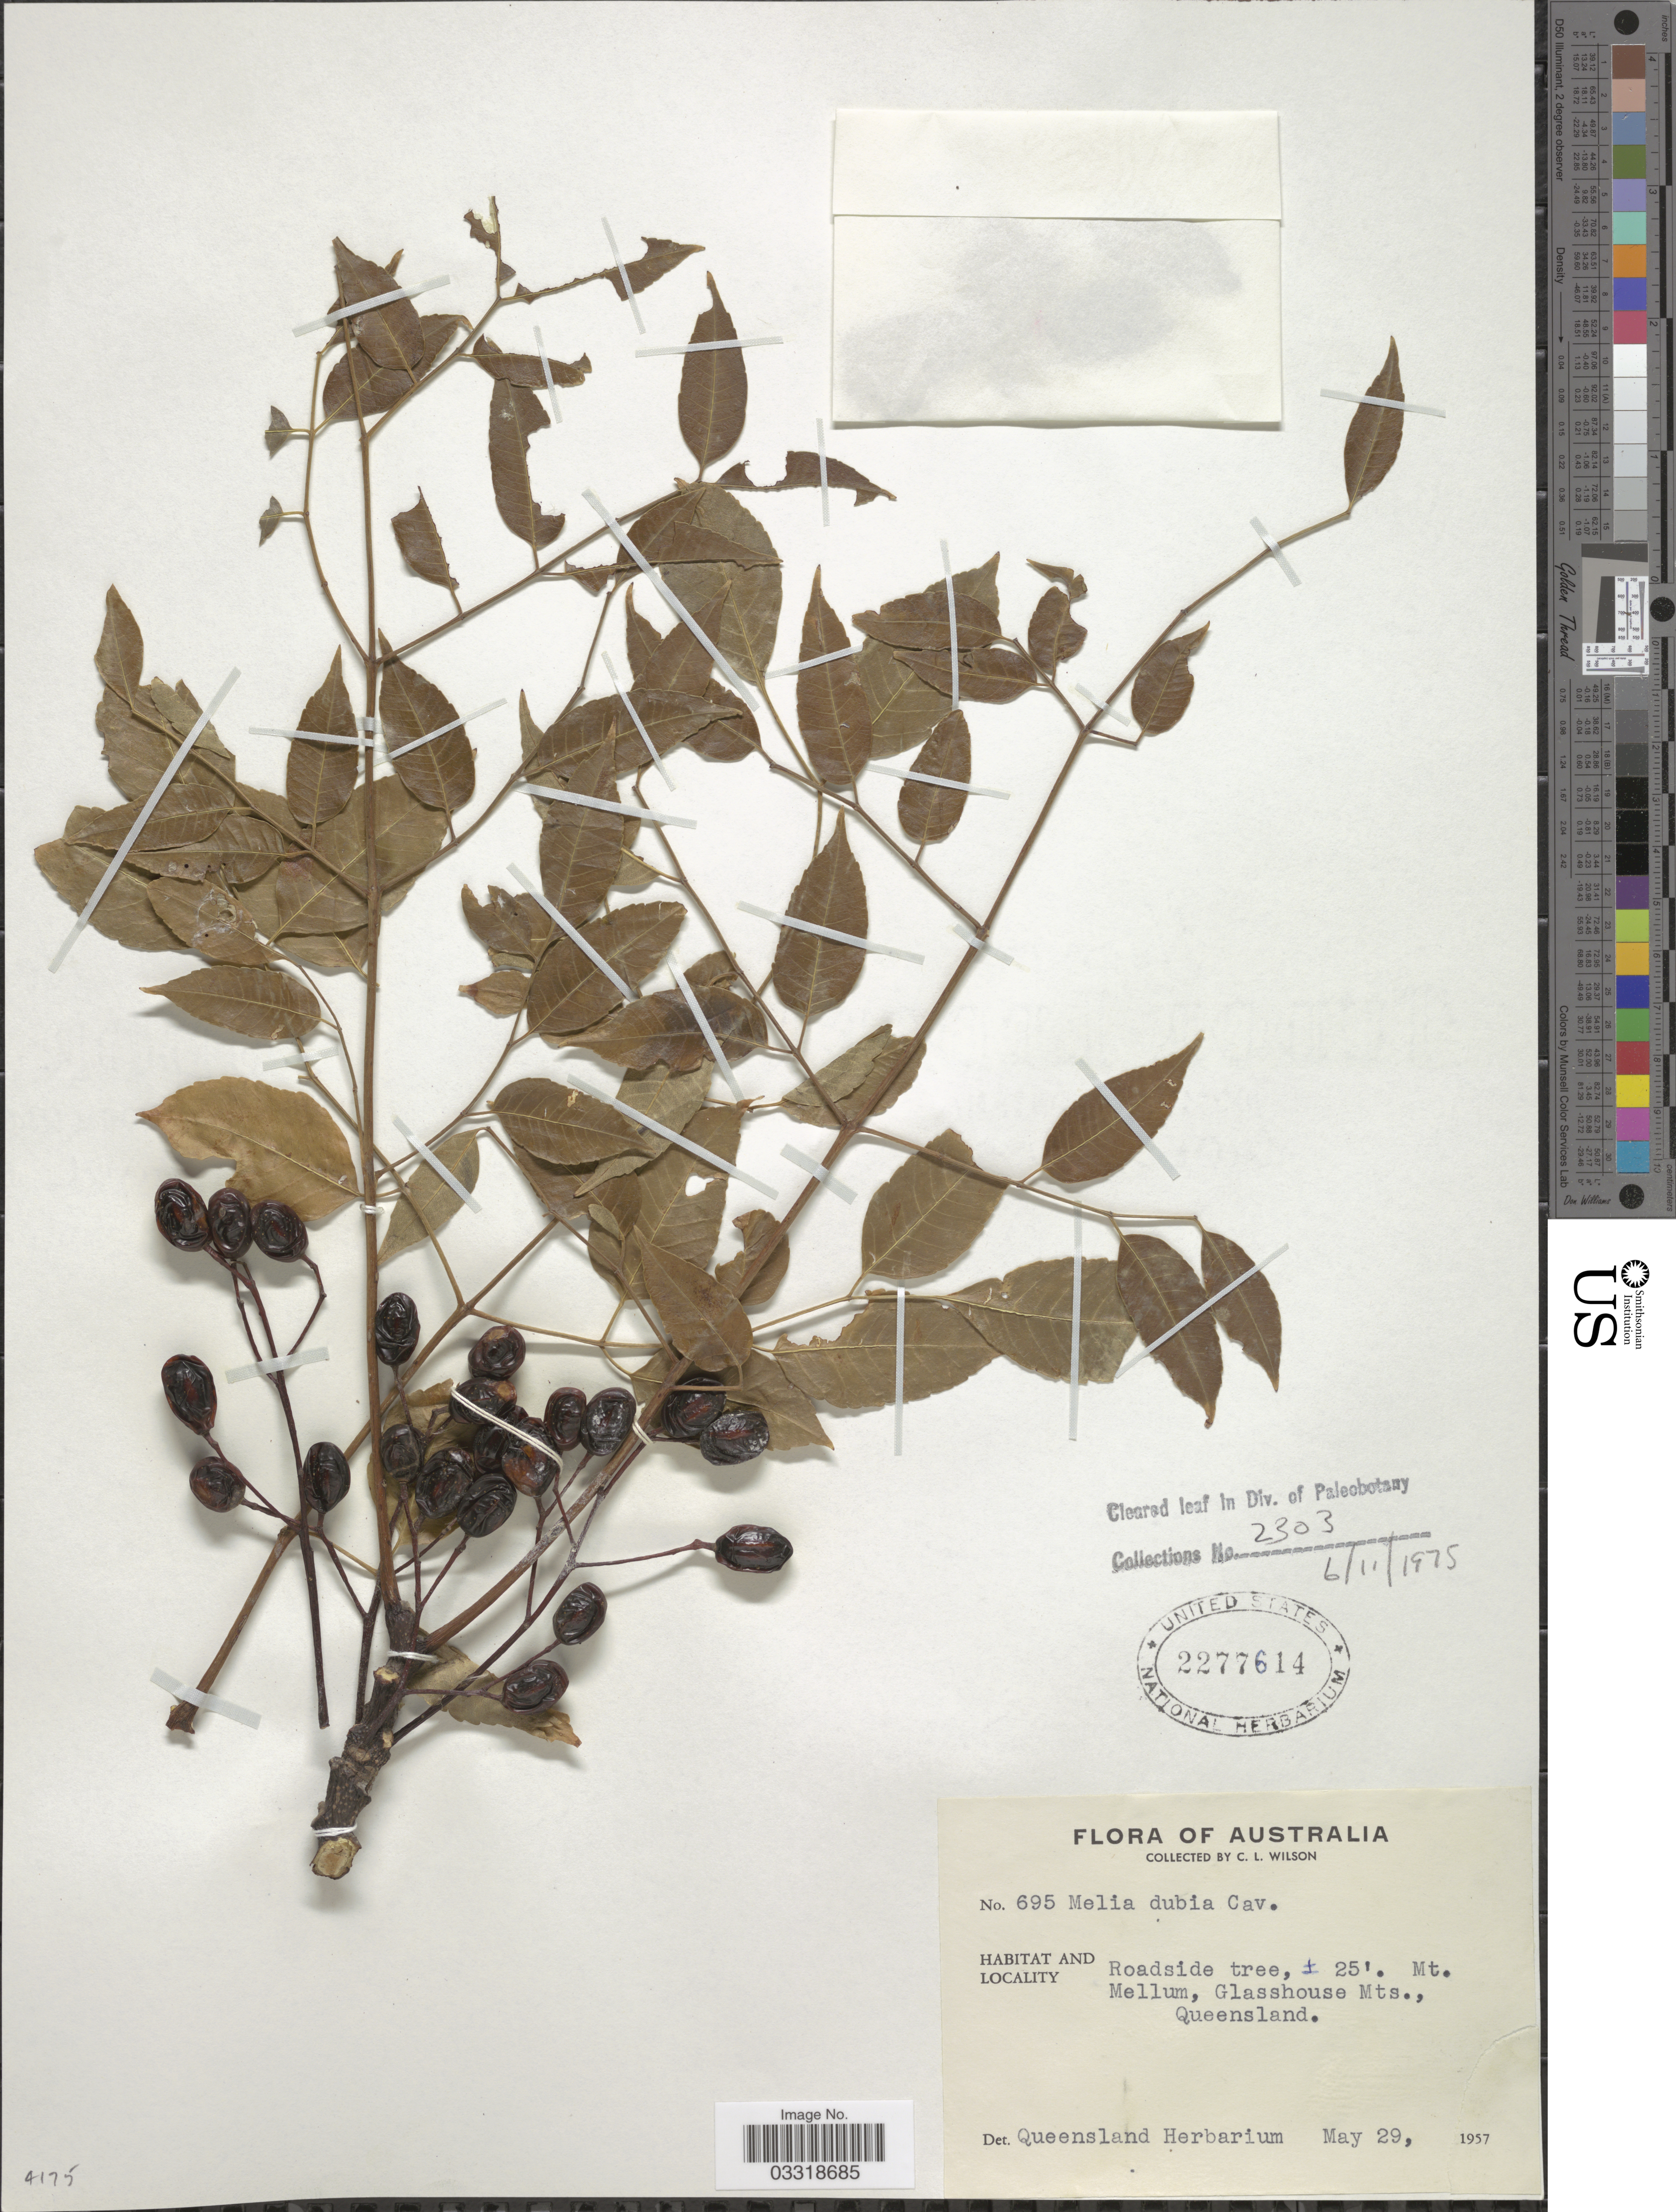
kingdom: Plantae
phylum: Tracheophyta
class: Magnoliopsida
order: Sapindales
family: Meliaceae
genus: Melia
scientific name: Melia dubia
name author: Cav.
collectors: C. L. Wilson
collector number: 695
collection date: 1957-05-29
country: Australia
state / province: Queensland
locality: Mt. Mellum, Glasshouse Mts.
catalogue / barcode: US 2277614